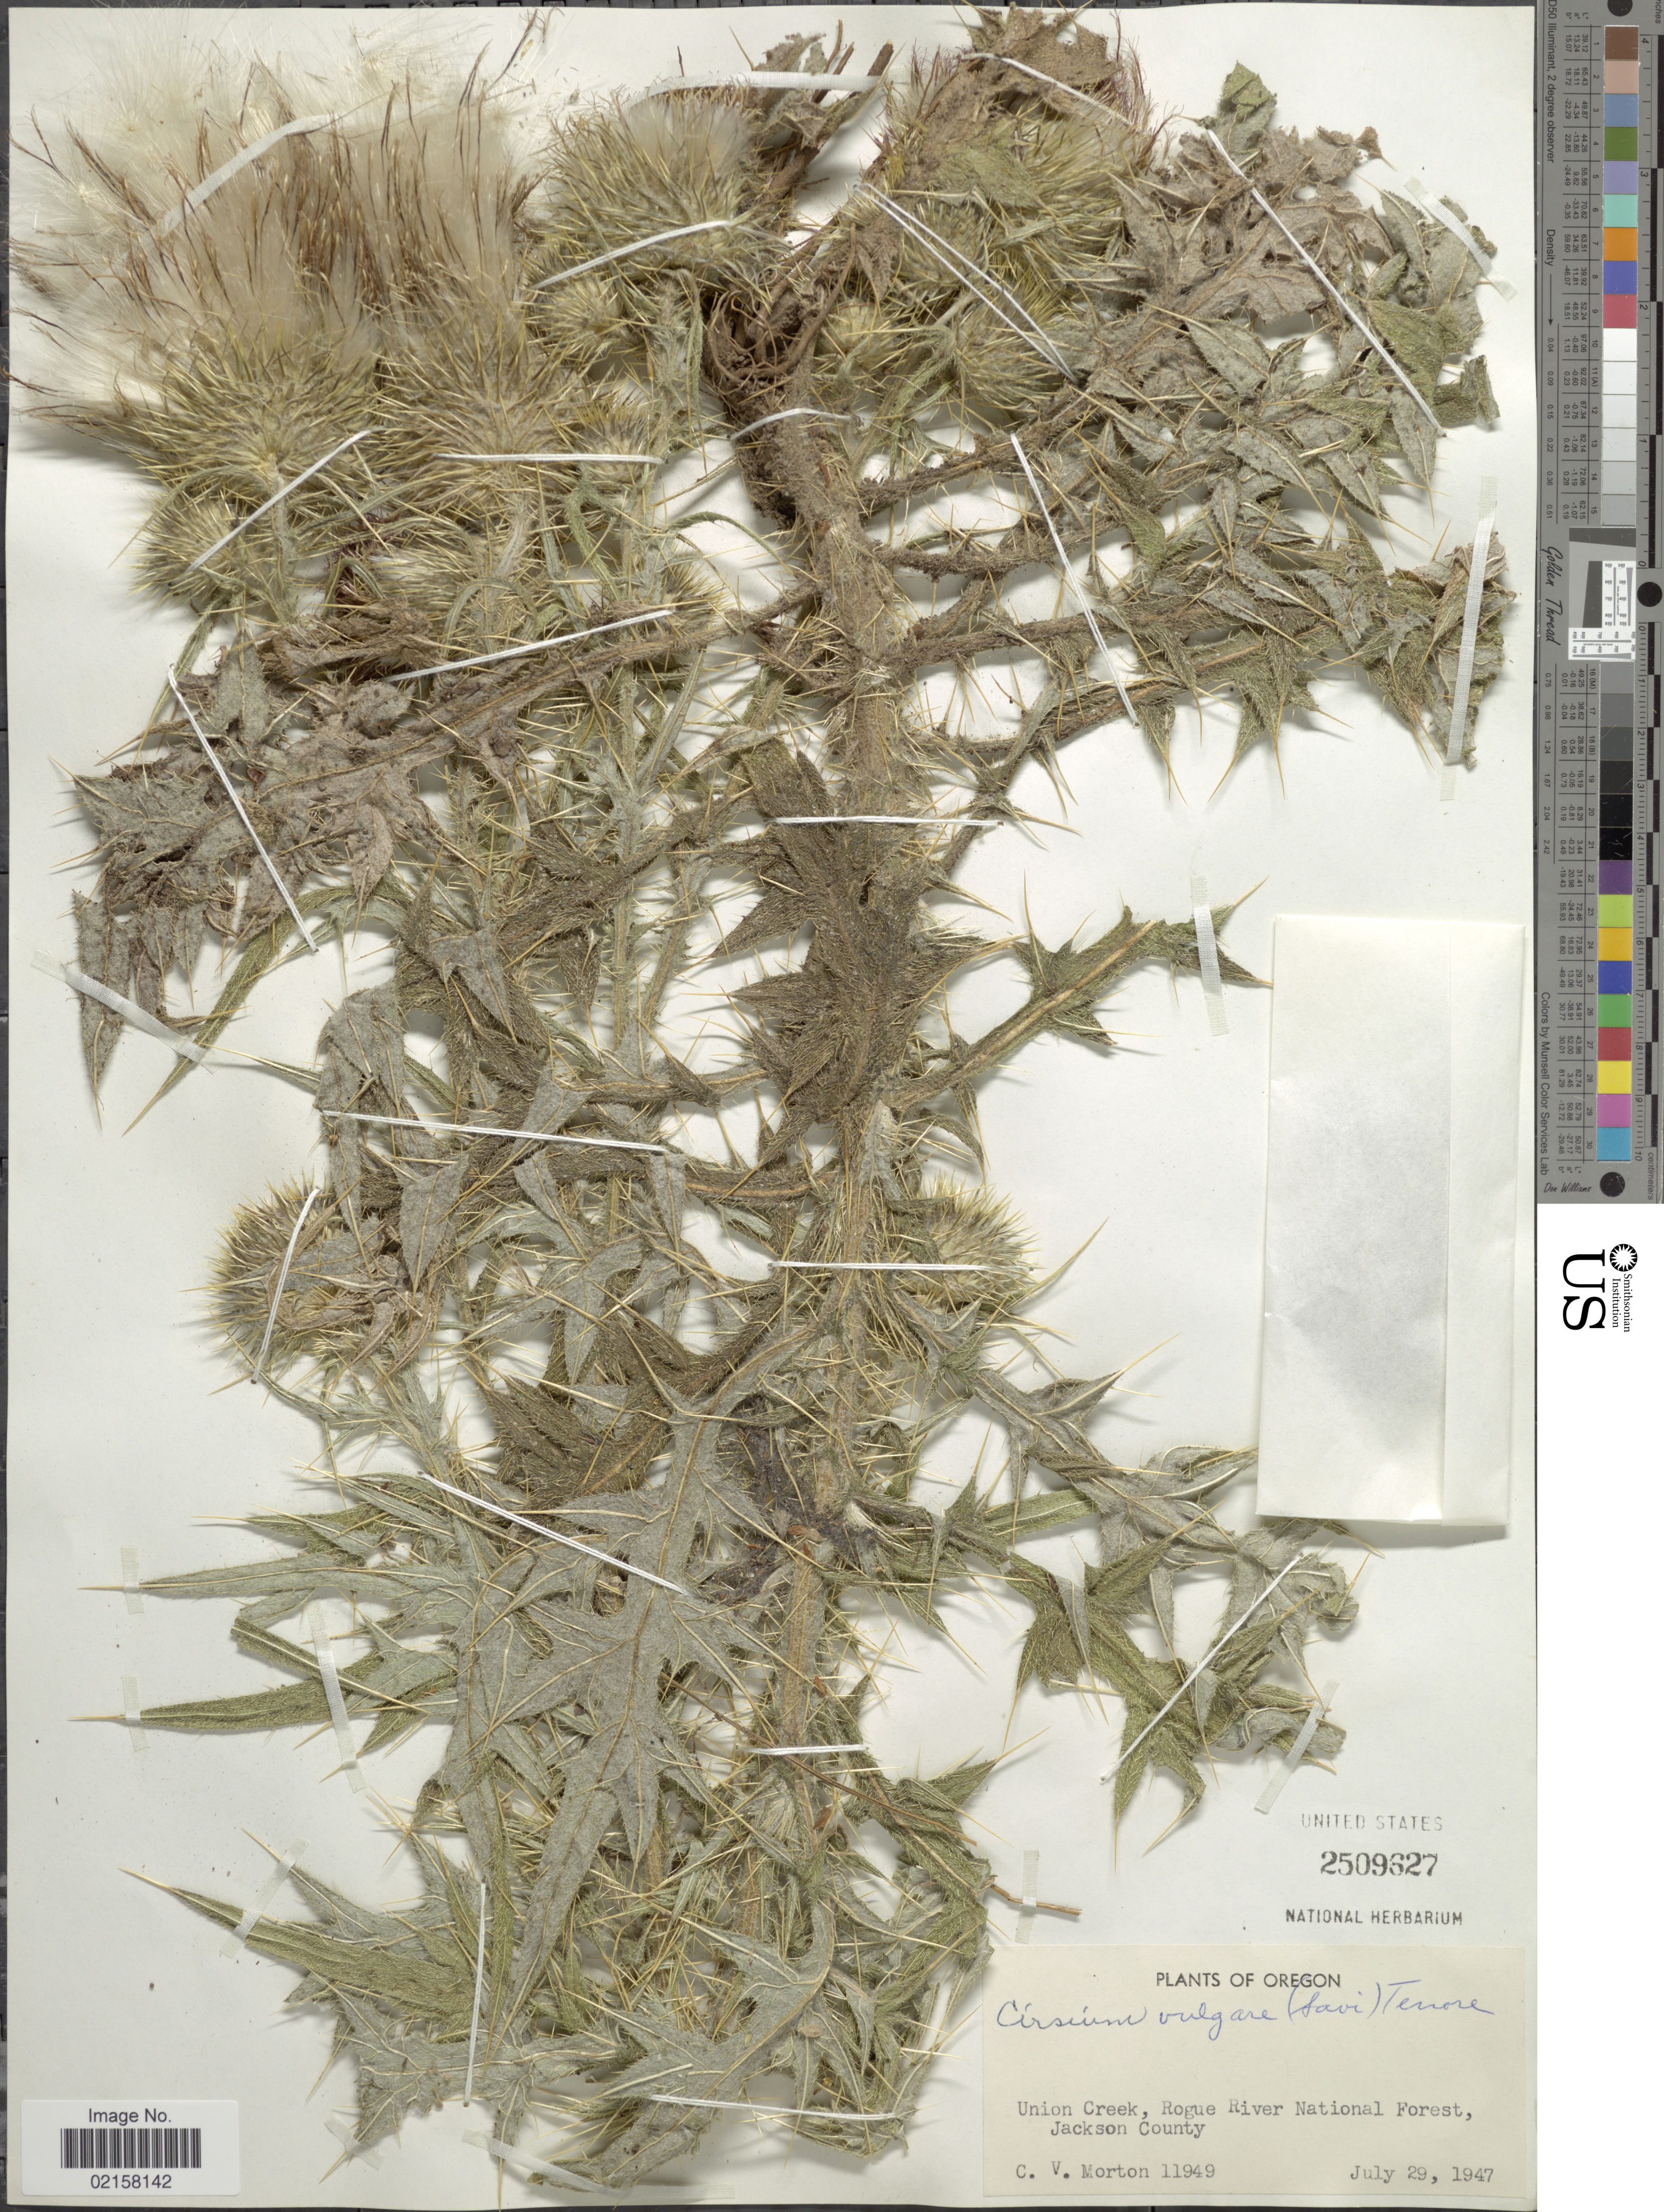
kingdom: Plantae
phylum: Tracheophyta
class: Magnoliopsida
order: Asterales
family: Asteraceae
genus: Cirsium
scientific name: Cirsium vulgare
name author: (Savi) Ten.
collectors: C. V. Morton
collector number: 11949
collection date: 1947-07-29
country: United States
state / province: Oregon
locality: Union Creek, Rogue River National Forest, Jackson County.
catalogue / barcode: US 2509827